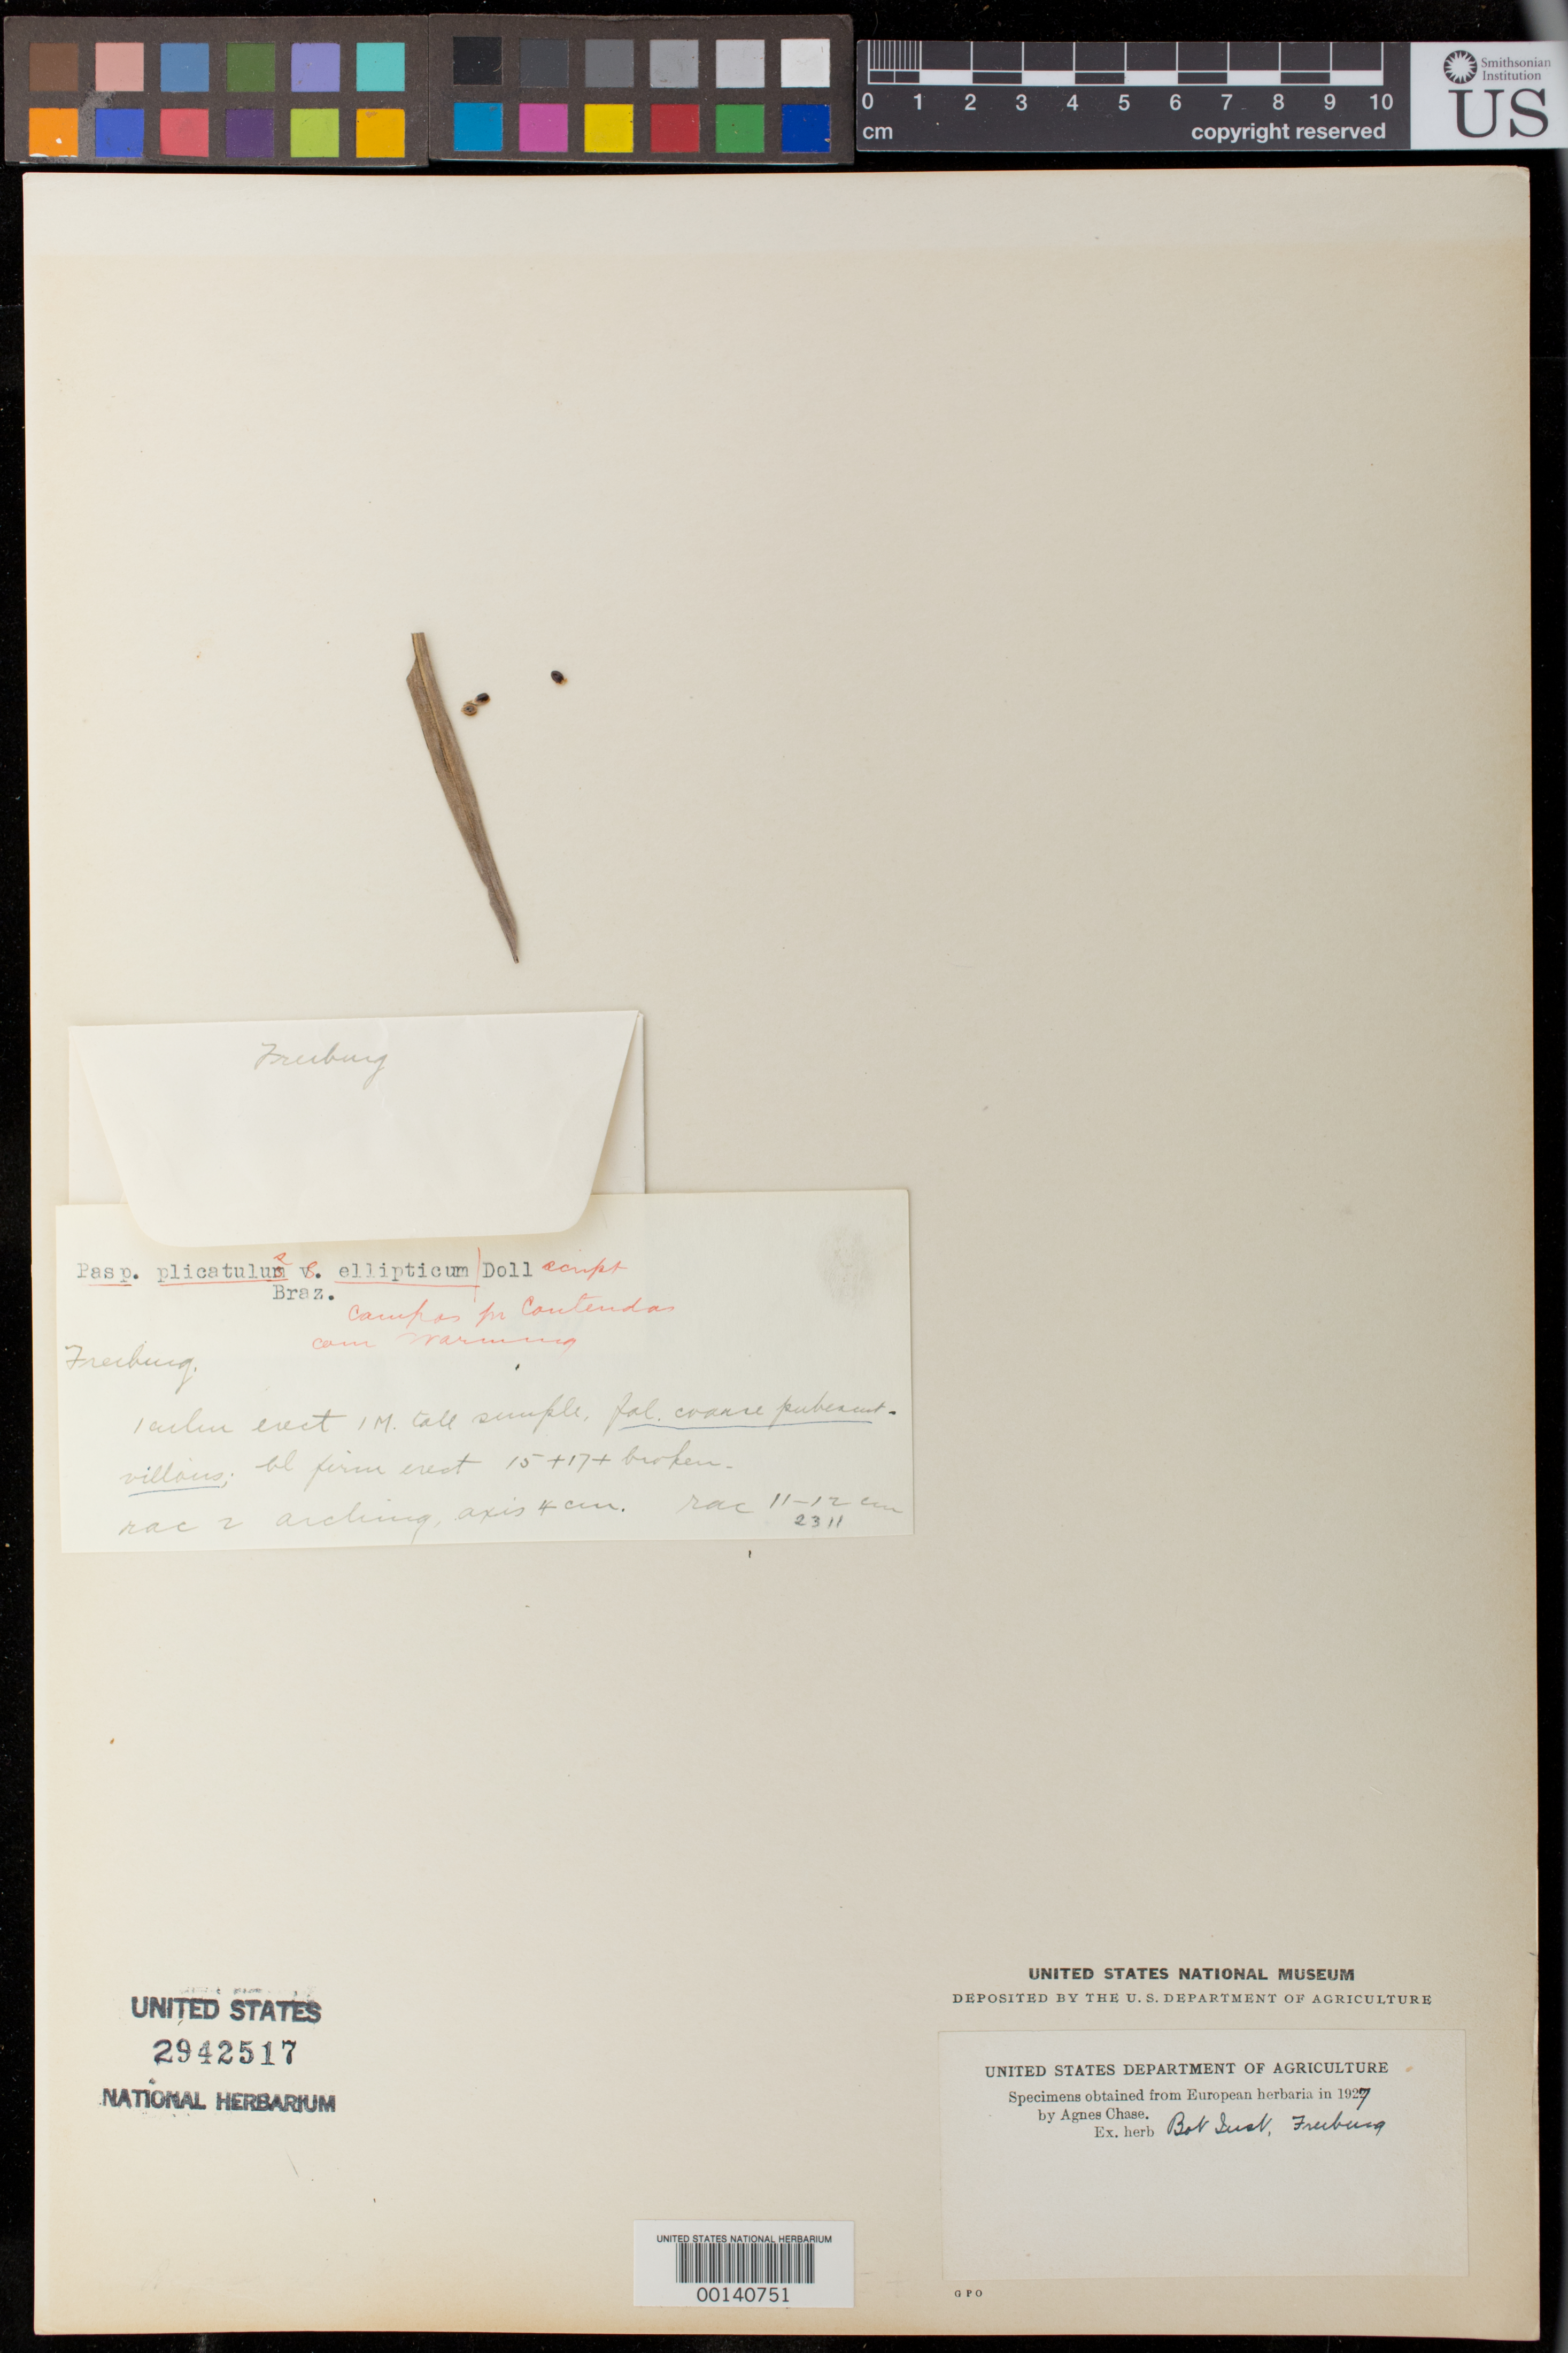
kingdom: Plantae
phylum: Tracheophyta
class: Liliopsida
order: Poales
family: Poaceae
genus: Paspalum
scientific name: Paspalum plicatulum var. ellipticum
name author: Döll in Mart.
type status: Type Fragment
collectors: E. Warming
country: Brazil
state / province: Minas Gerais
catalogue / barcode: US 2942517